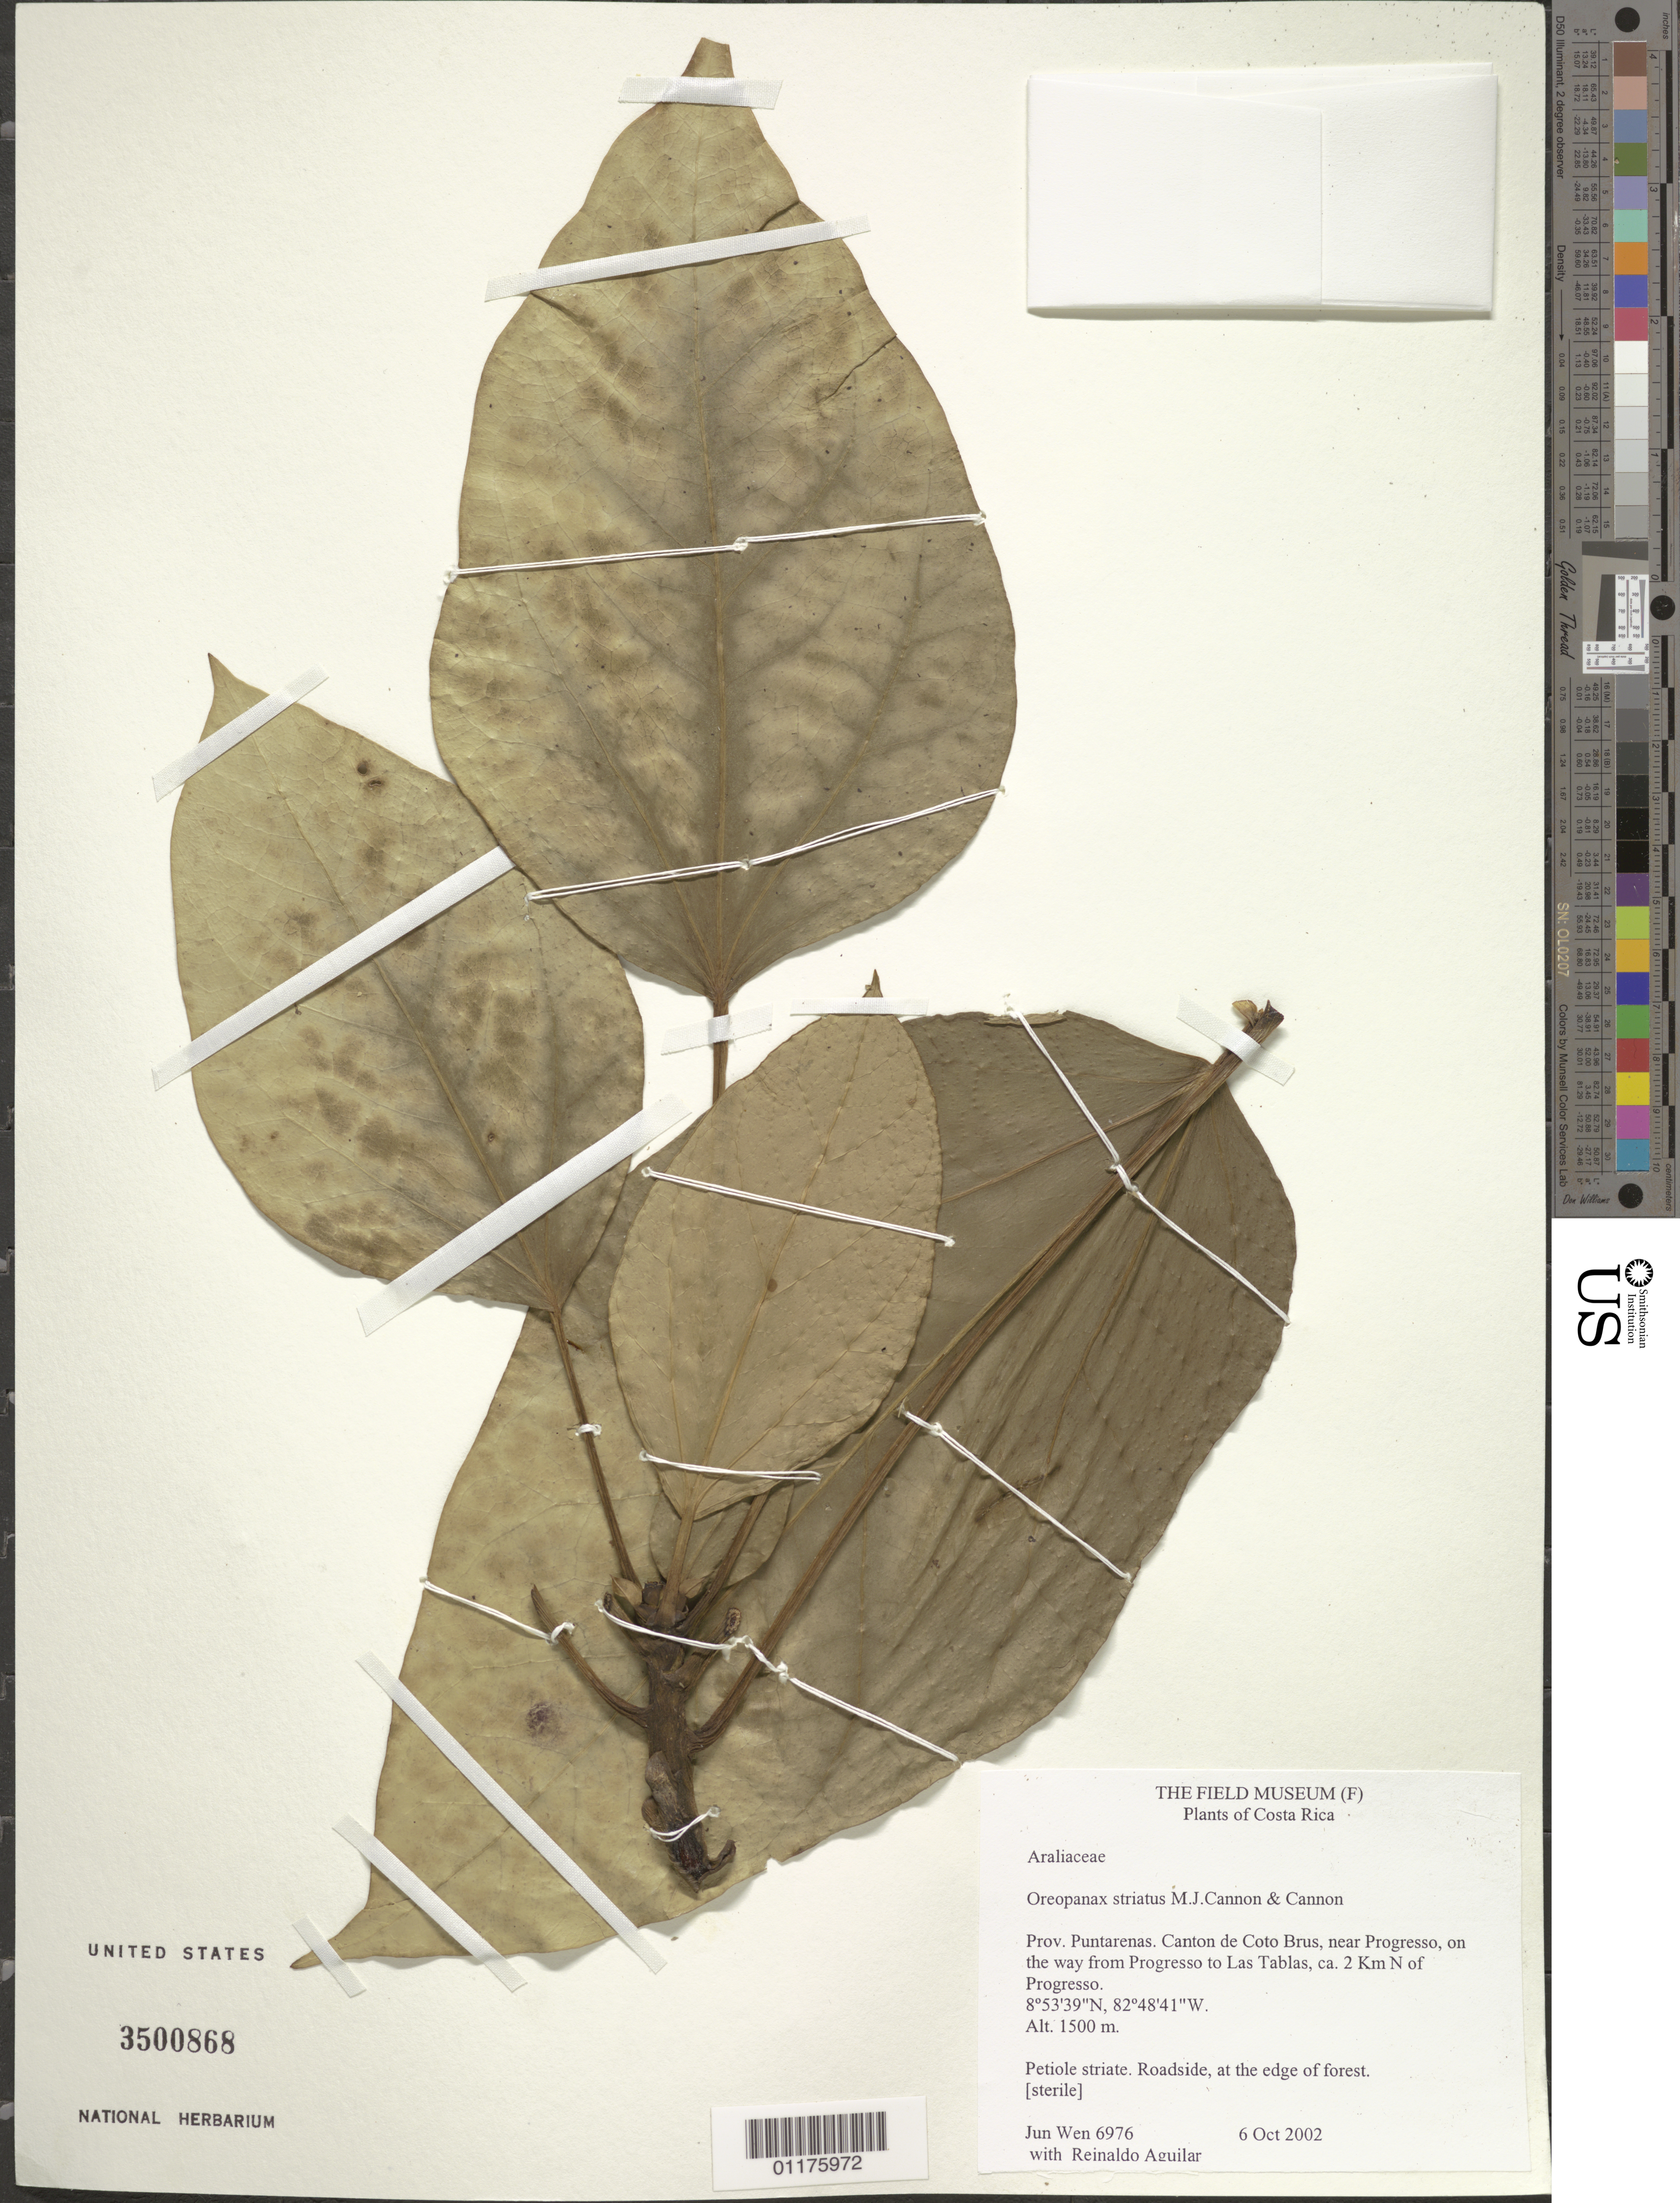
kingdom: Plantae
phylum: Tracheophyta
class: Magnoliopsida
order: Apiales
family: Araliaceae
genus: Oreopanax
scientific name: Oreopanax striatus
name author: (J. Cannon) M.J. Cannon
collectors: J. Wen & R. Aguilar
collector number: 6976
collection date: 2002-10-06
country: Costa Rica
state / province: Puntarenas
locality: Canton de Coto Brus, near Progresso, on the way from Progresso to Las Tablas, ca. 2 km N of Progresso.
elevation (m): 1500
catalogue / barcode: US 3500868